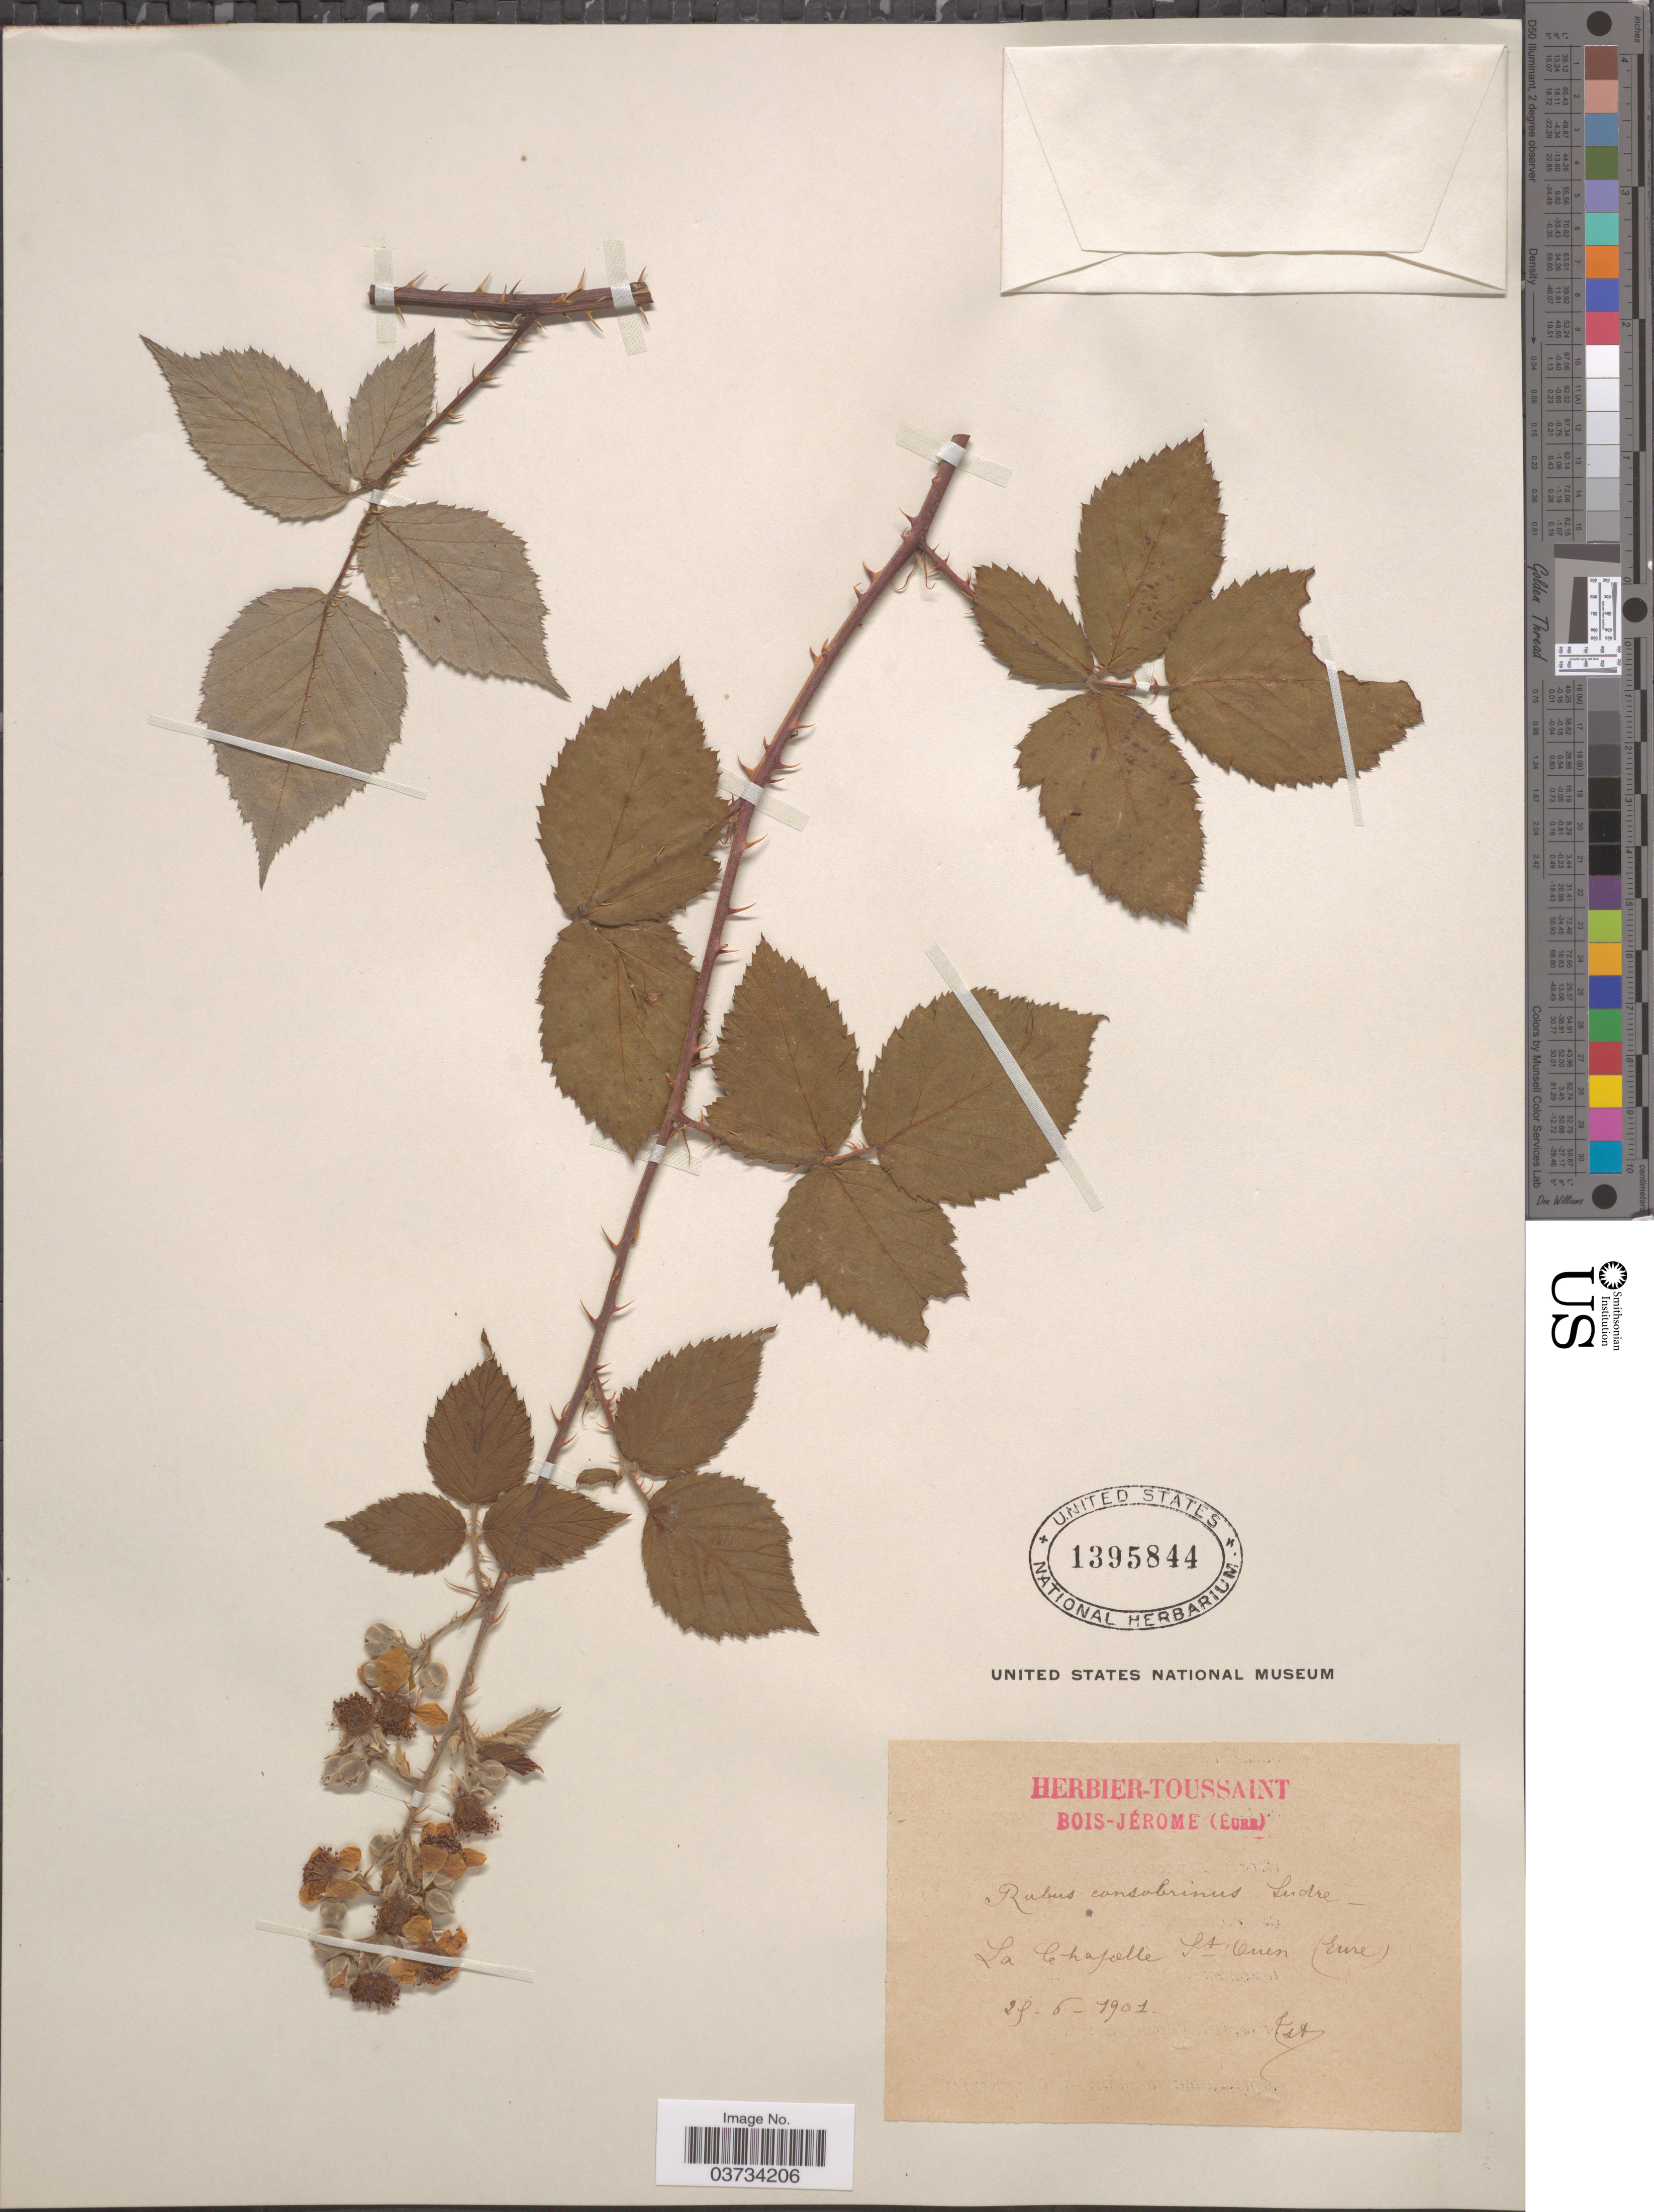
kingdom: Plantae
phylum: Tracheophyta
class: Magnoliopsida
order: Rosales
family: Rosaceae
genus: Rubus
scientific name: Rubus consobrinus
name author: (Sudre) W.C.R. Watson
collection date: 1901-06-25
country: France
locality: La Chapelle St. Onen (Eure).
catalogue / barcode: US 1395844